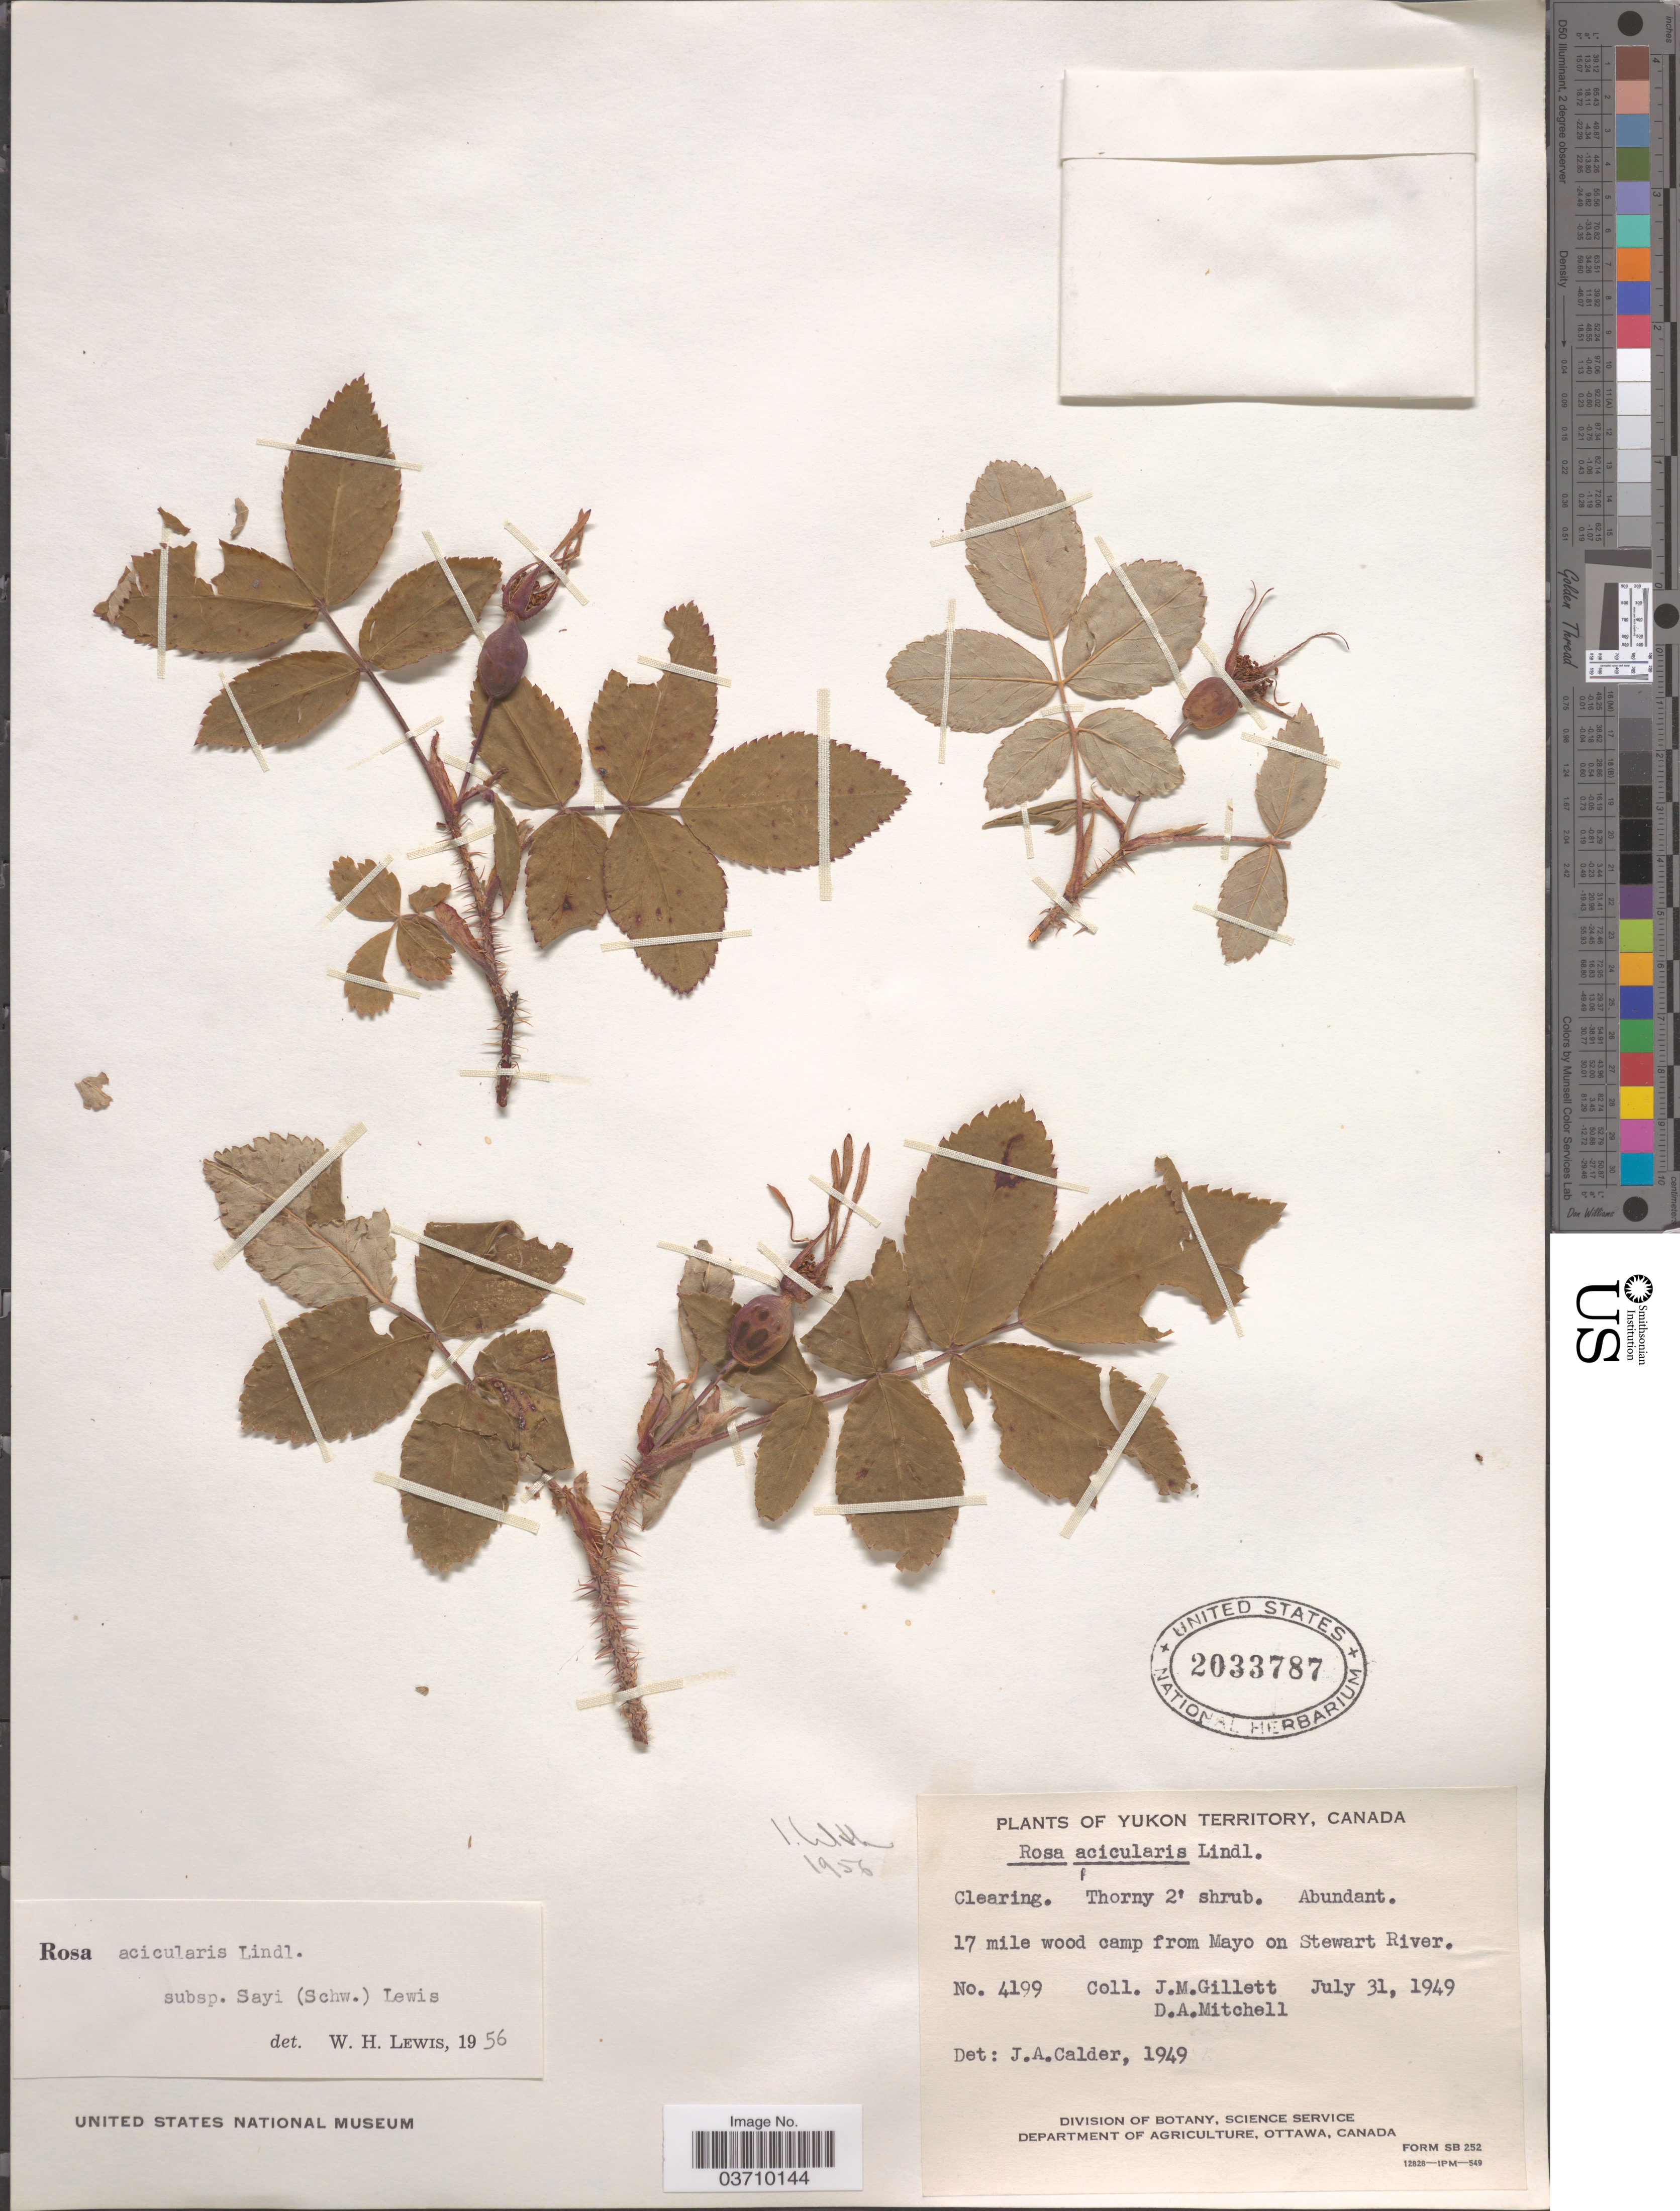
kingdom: Plantae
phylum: Tracheophyta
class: Magnoliopsida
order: Rosales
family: Rosaceae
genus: Rosa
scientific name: Rosa acicularis var. sayi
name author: (Schwein.) Rehder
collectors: J. M. Gillett & D. Mitchell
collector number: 4199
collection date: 1949-07-31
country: Canada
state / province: Yukon Territory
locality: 17 mile wood camp from Mayo on Stewart River.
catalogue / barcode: US 2033787